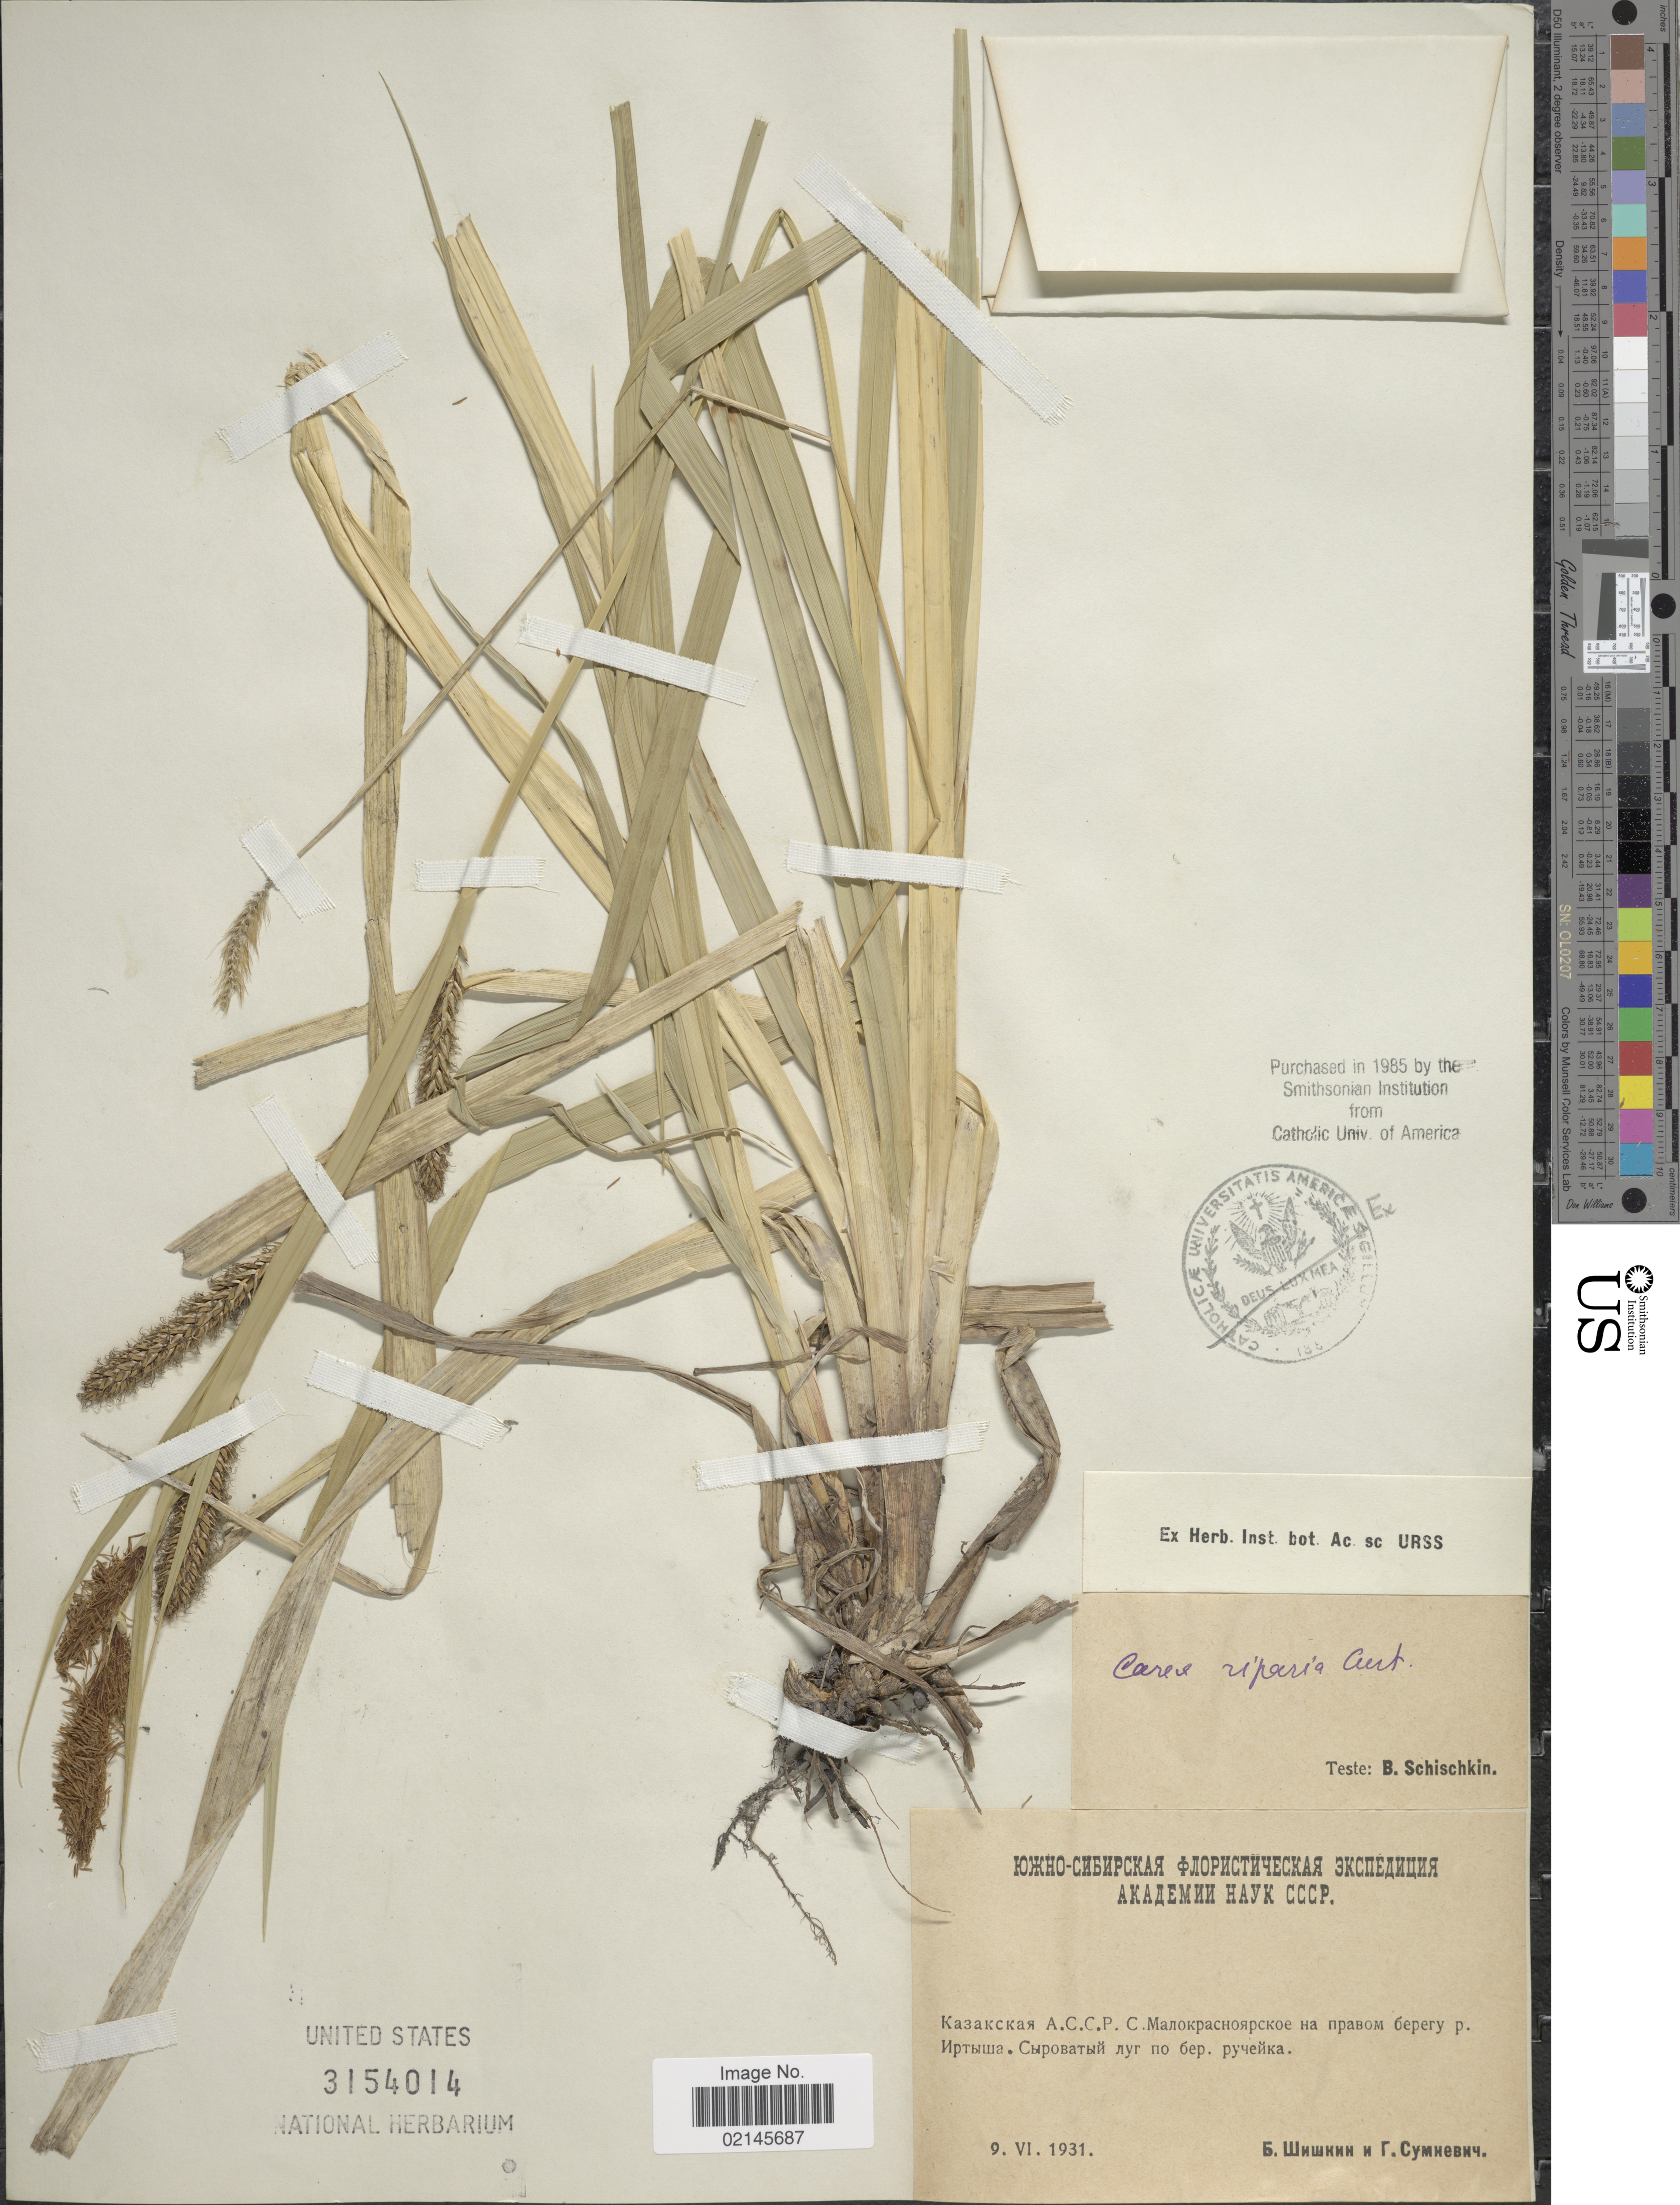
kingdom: Plantae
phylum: Tracheophyta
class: Liliopsida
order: Poales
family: Cyperaceae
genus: Carex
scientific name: Carex riparia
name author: Curtis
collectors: Collector illegible & Collector illegible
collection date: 1931-06-09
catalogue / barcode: US 3154014